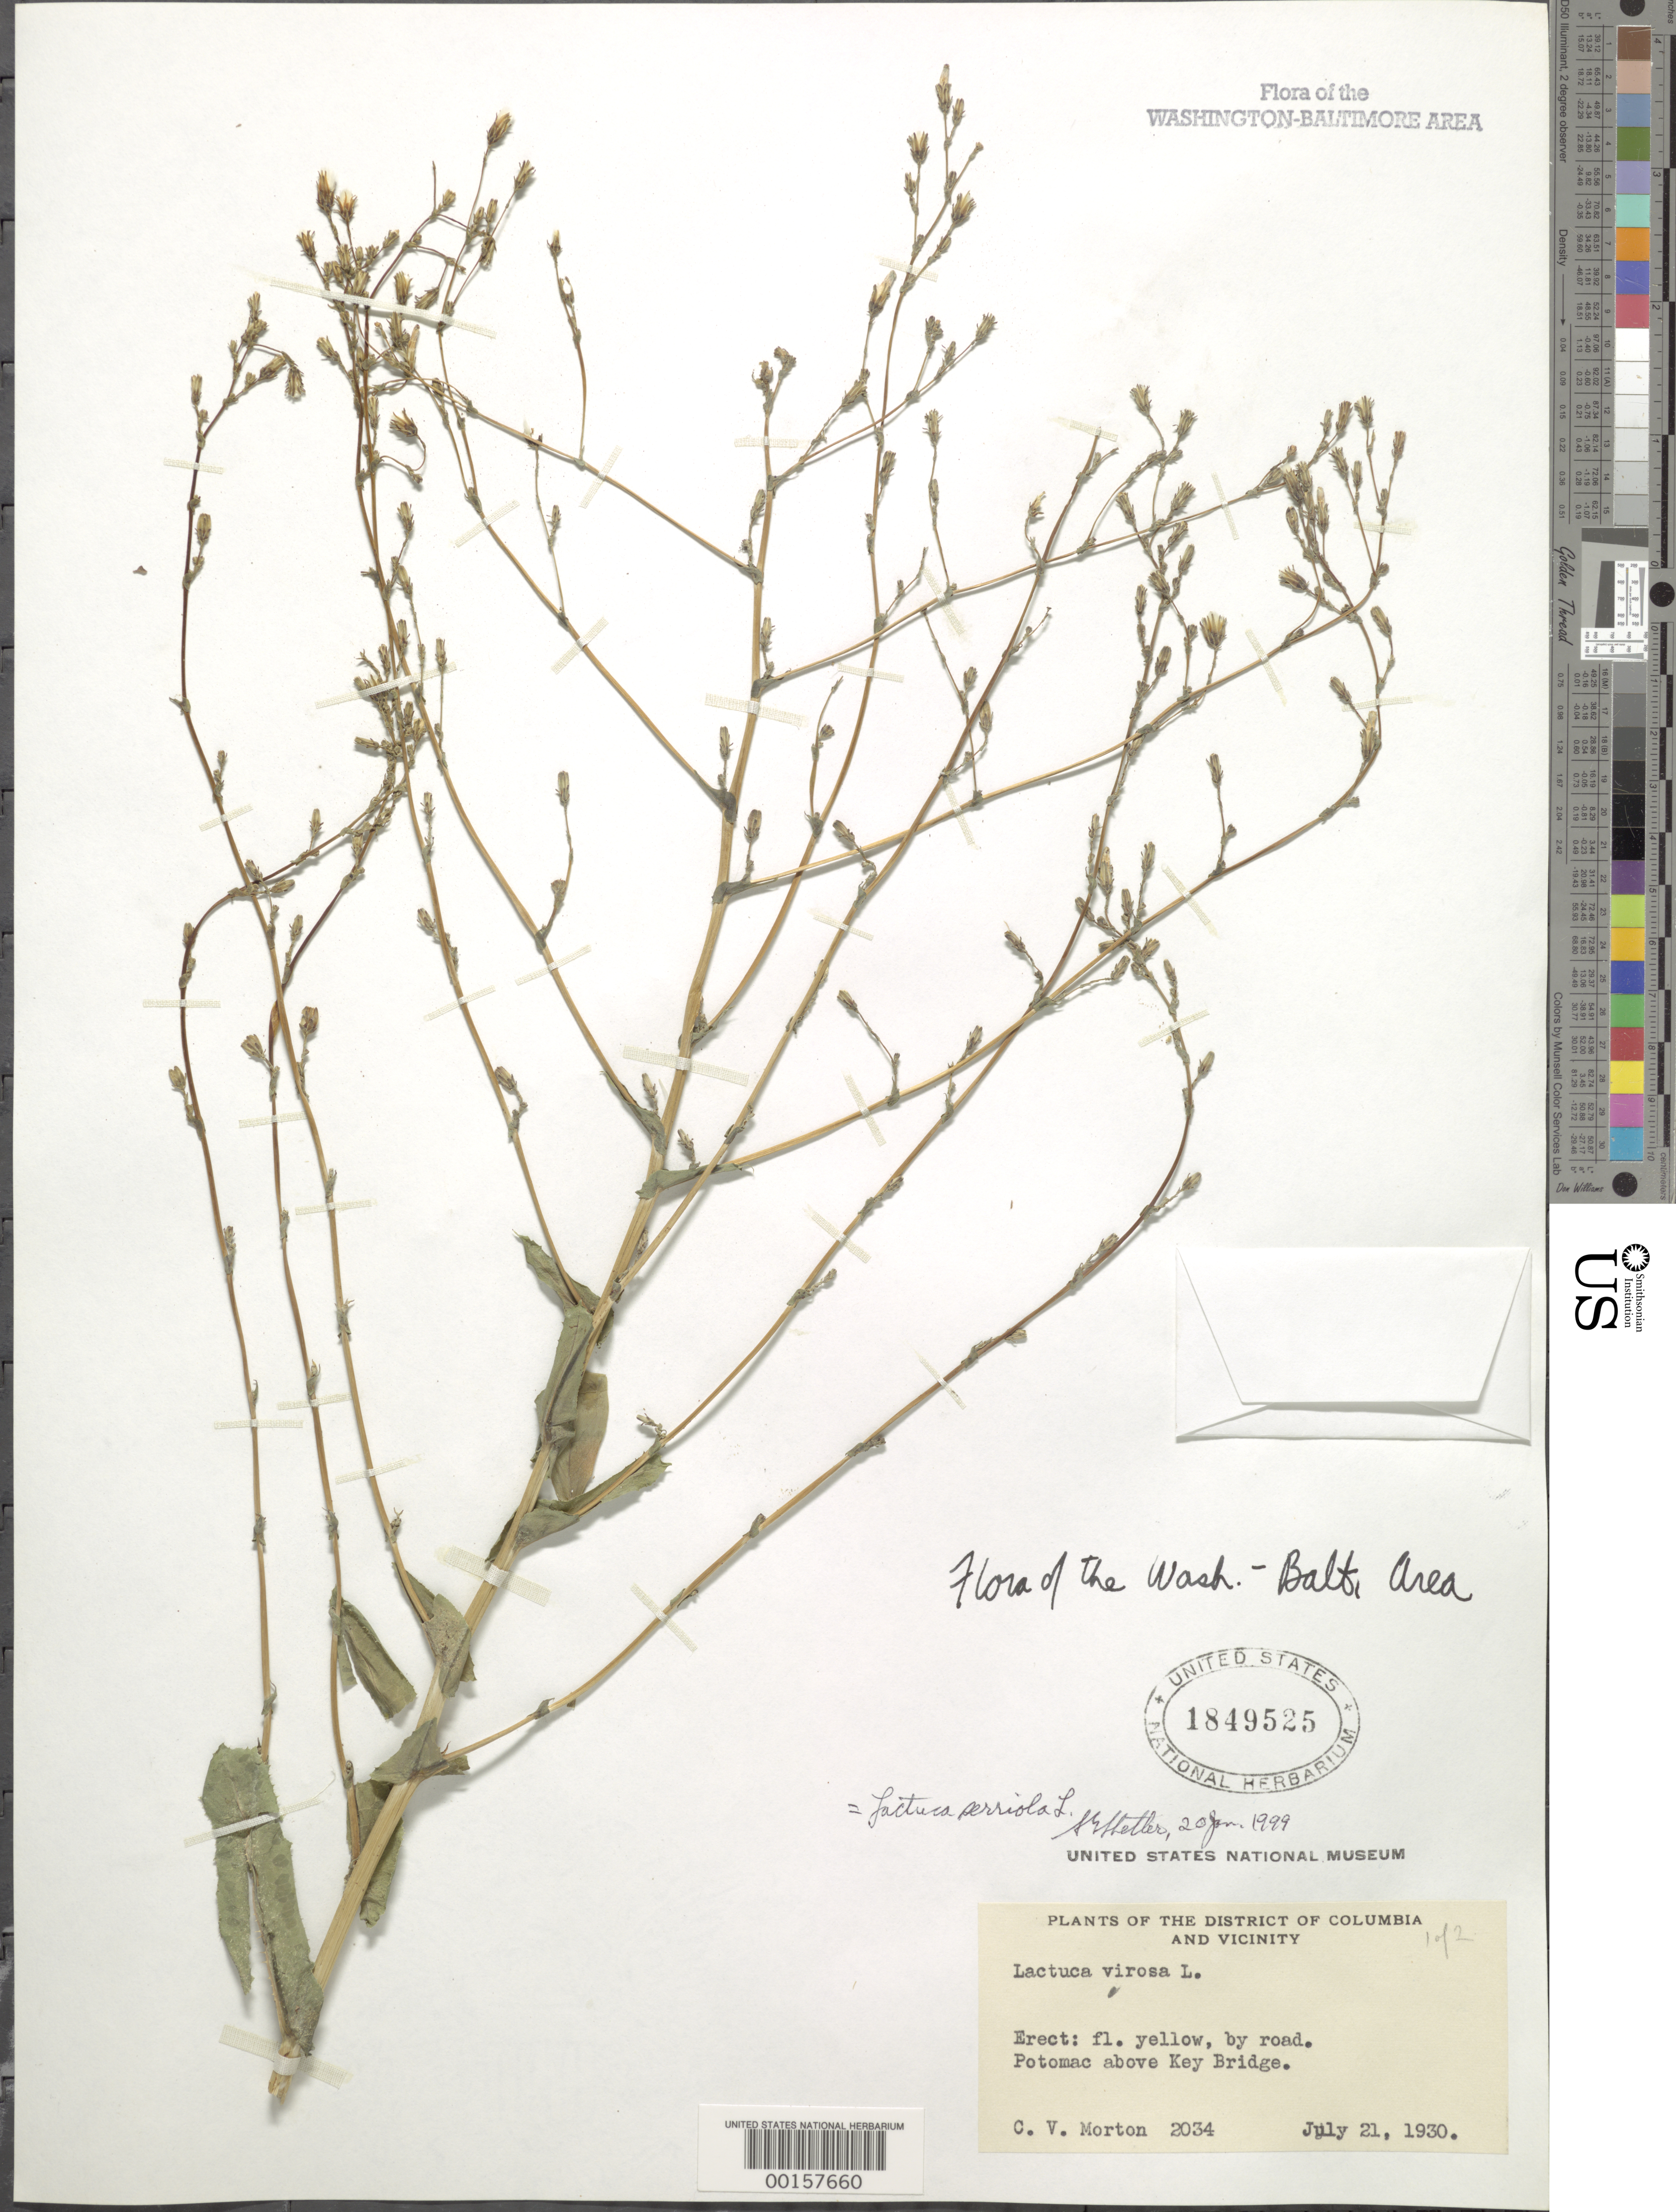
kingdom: Plantae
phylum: Tracheophyta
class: Magnoliopsida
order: Asterales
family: Asteraceae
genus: Lactuca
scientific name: Lactuca serriola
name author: L.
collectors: C. V. Morton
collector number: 2034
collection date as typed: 21 Jul 1930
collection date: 1930-07-21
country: United States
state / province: Maryland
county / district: Montgomery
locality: Above Key Bridge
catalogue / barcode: US 1849525